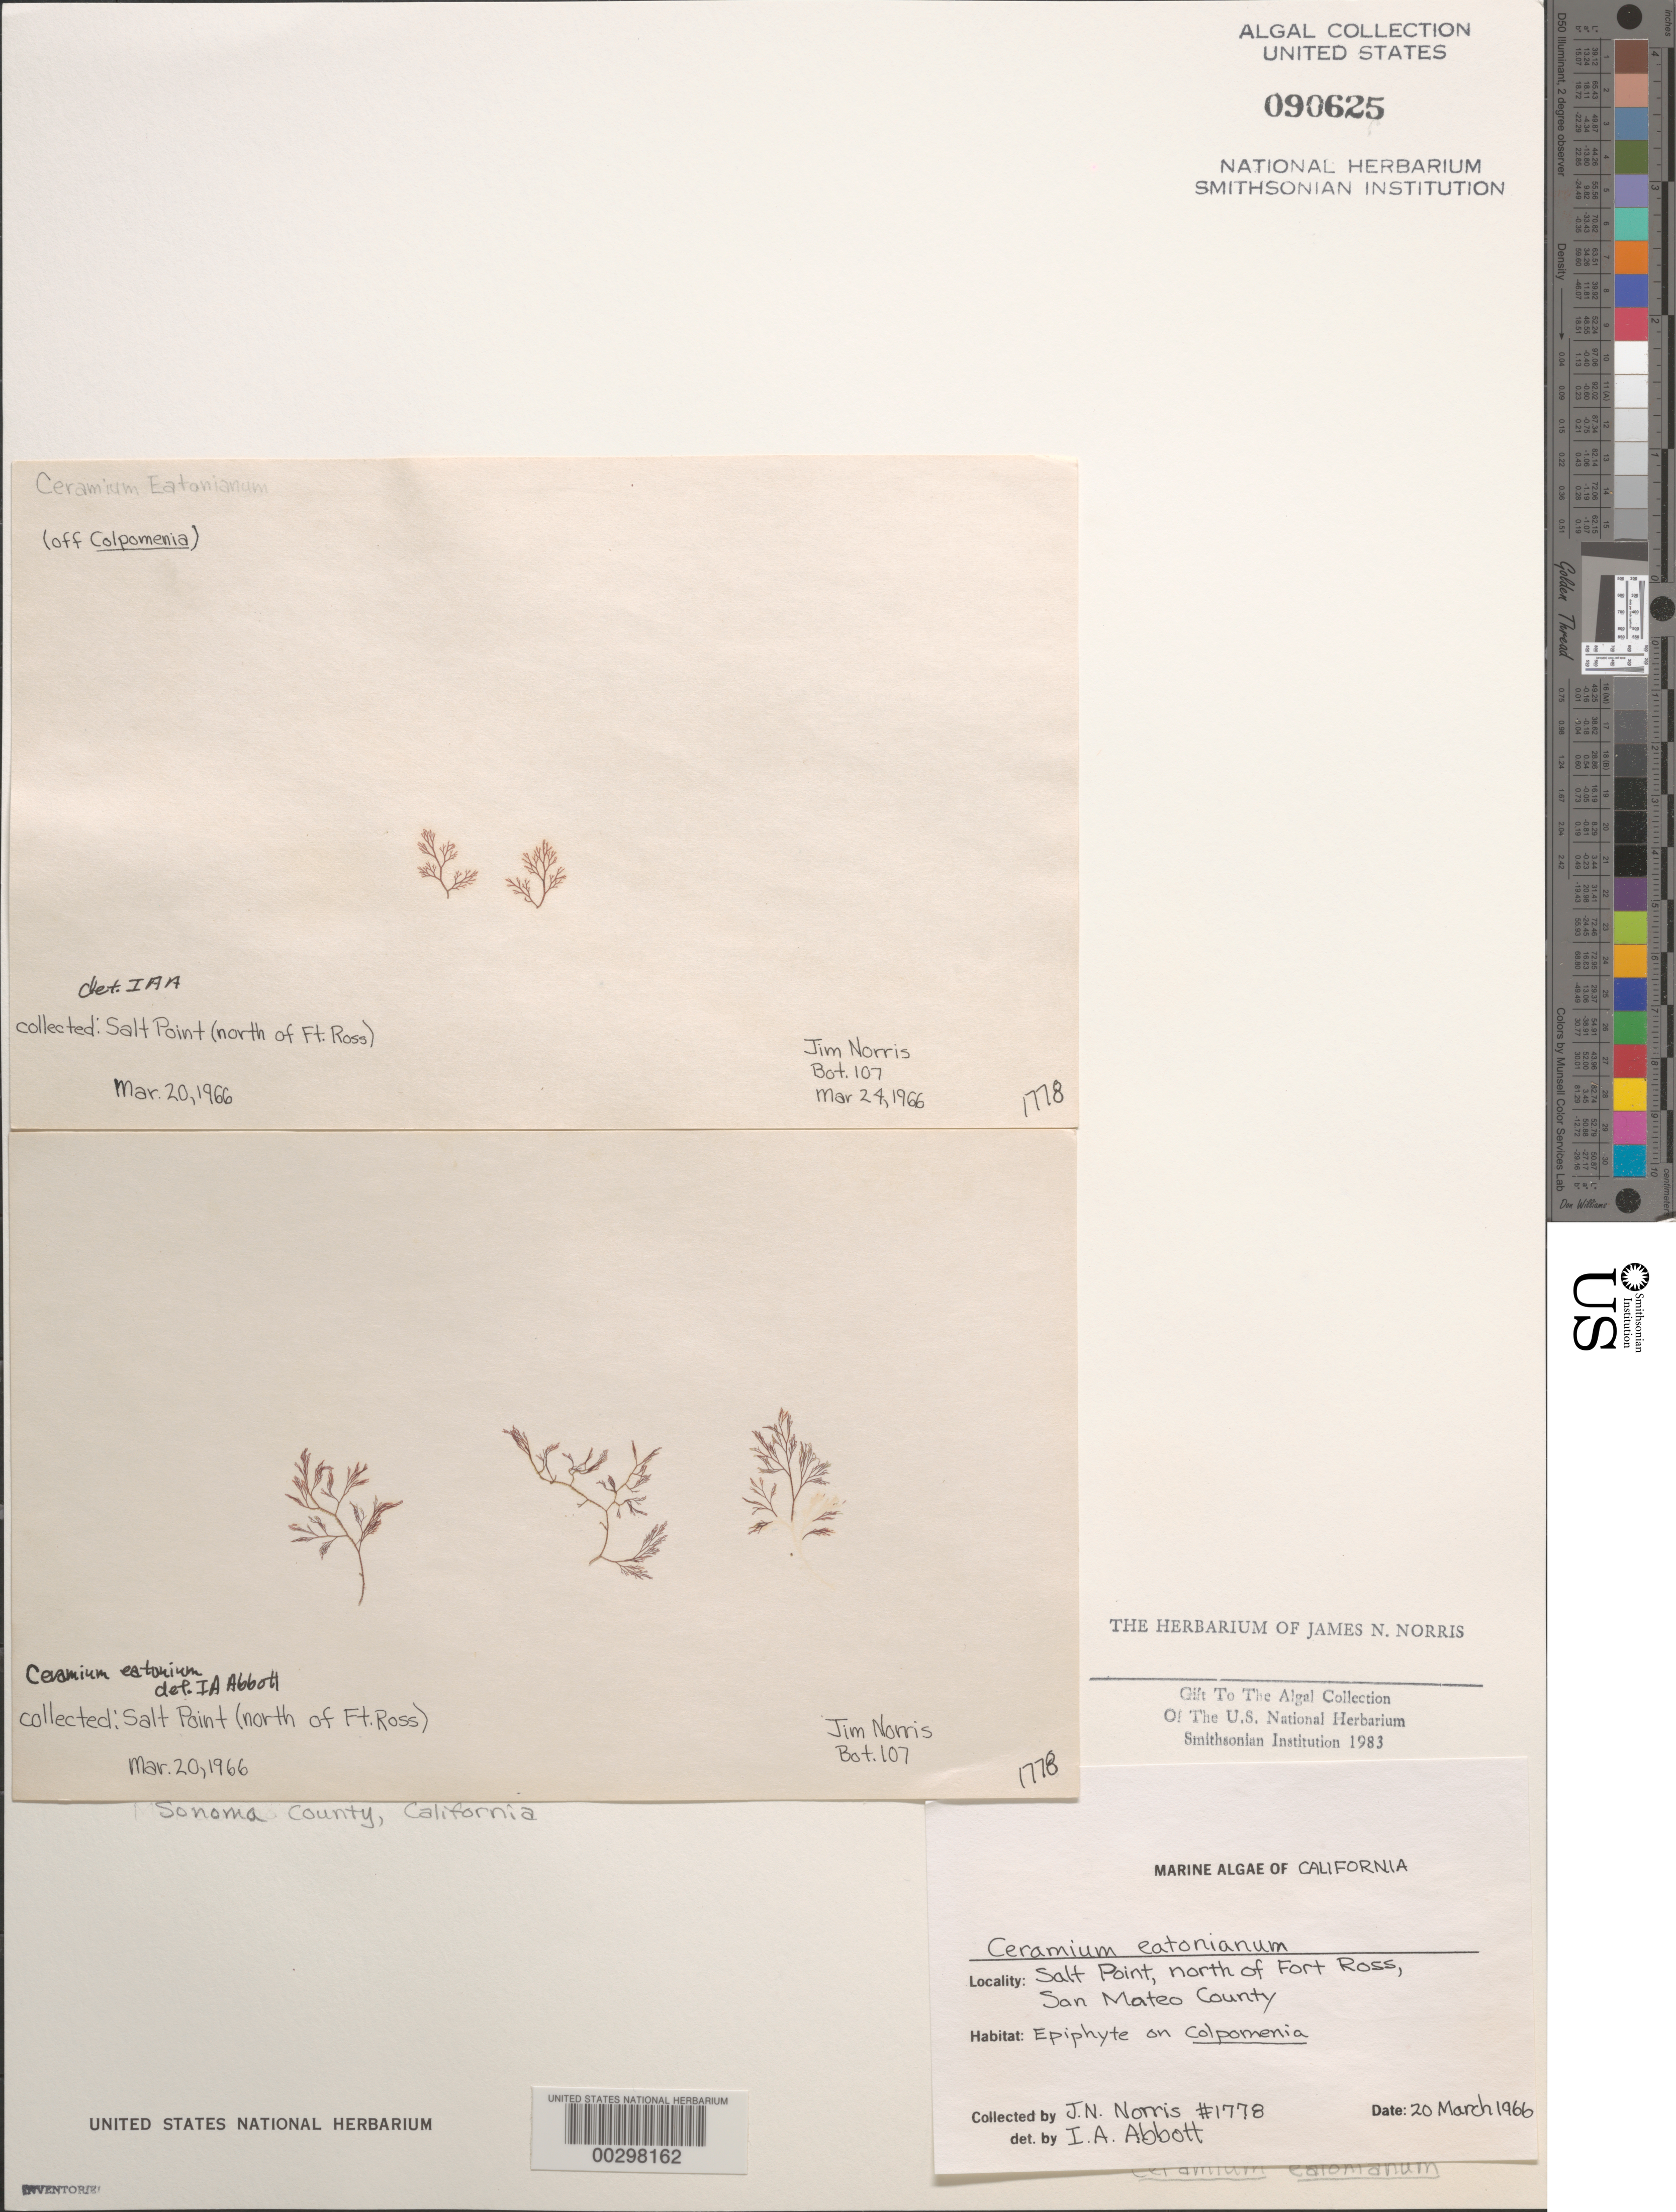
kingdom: Plantae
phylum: Rhodophyta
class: Florideophyceae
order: Ceramiales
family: Ceramiaceae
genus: Corallophila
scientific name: Corallophila eatoniana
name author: (Farl.) T.O. Cho et al.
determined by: Algae name updating Project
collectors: J. N. Norris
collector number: JN-1778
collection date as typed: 20 Mar 1966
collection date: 1966-03-20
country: United States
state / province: California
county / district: Sonoma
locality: Salt Point, north of Fort Ross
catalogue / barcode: US 90625